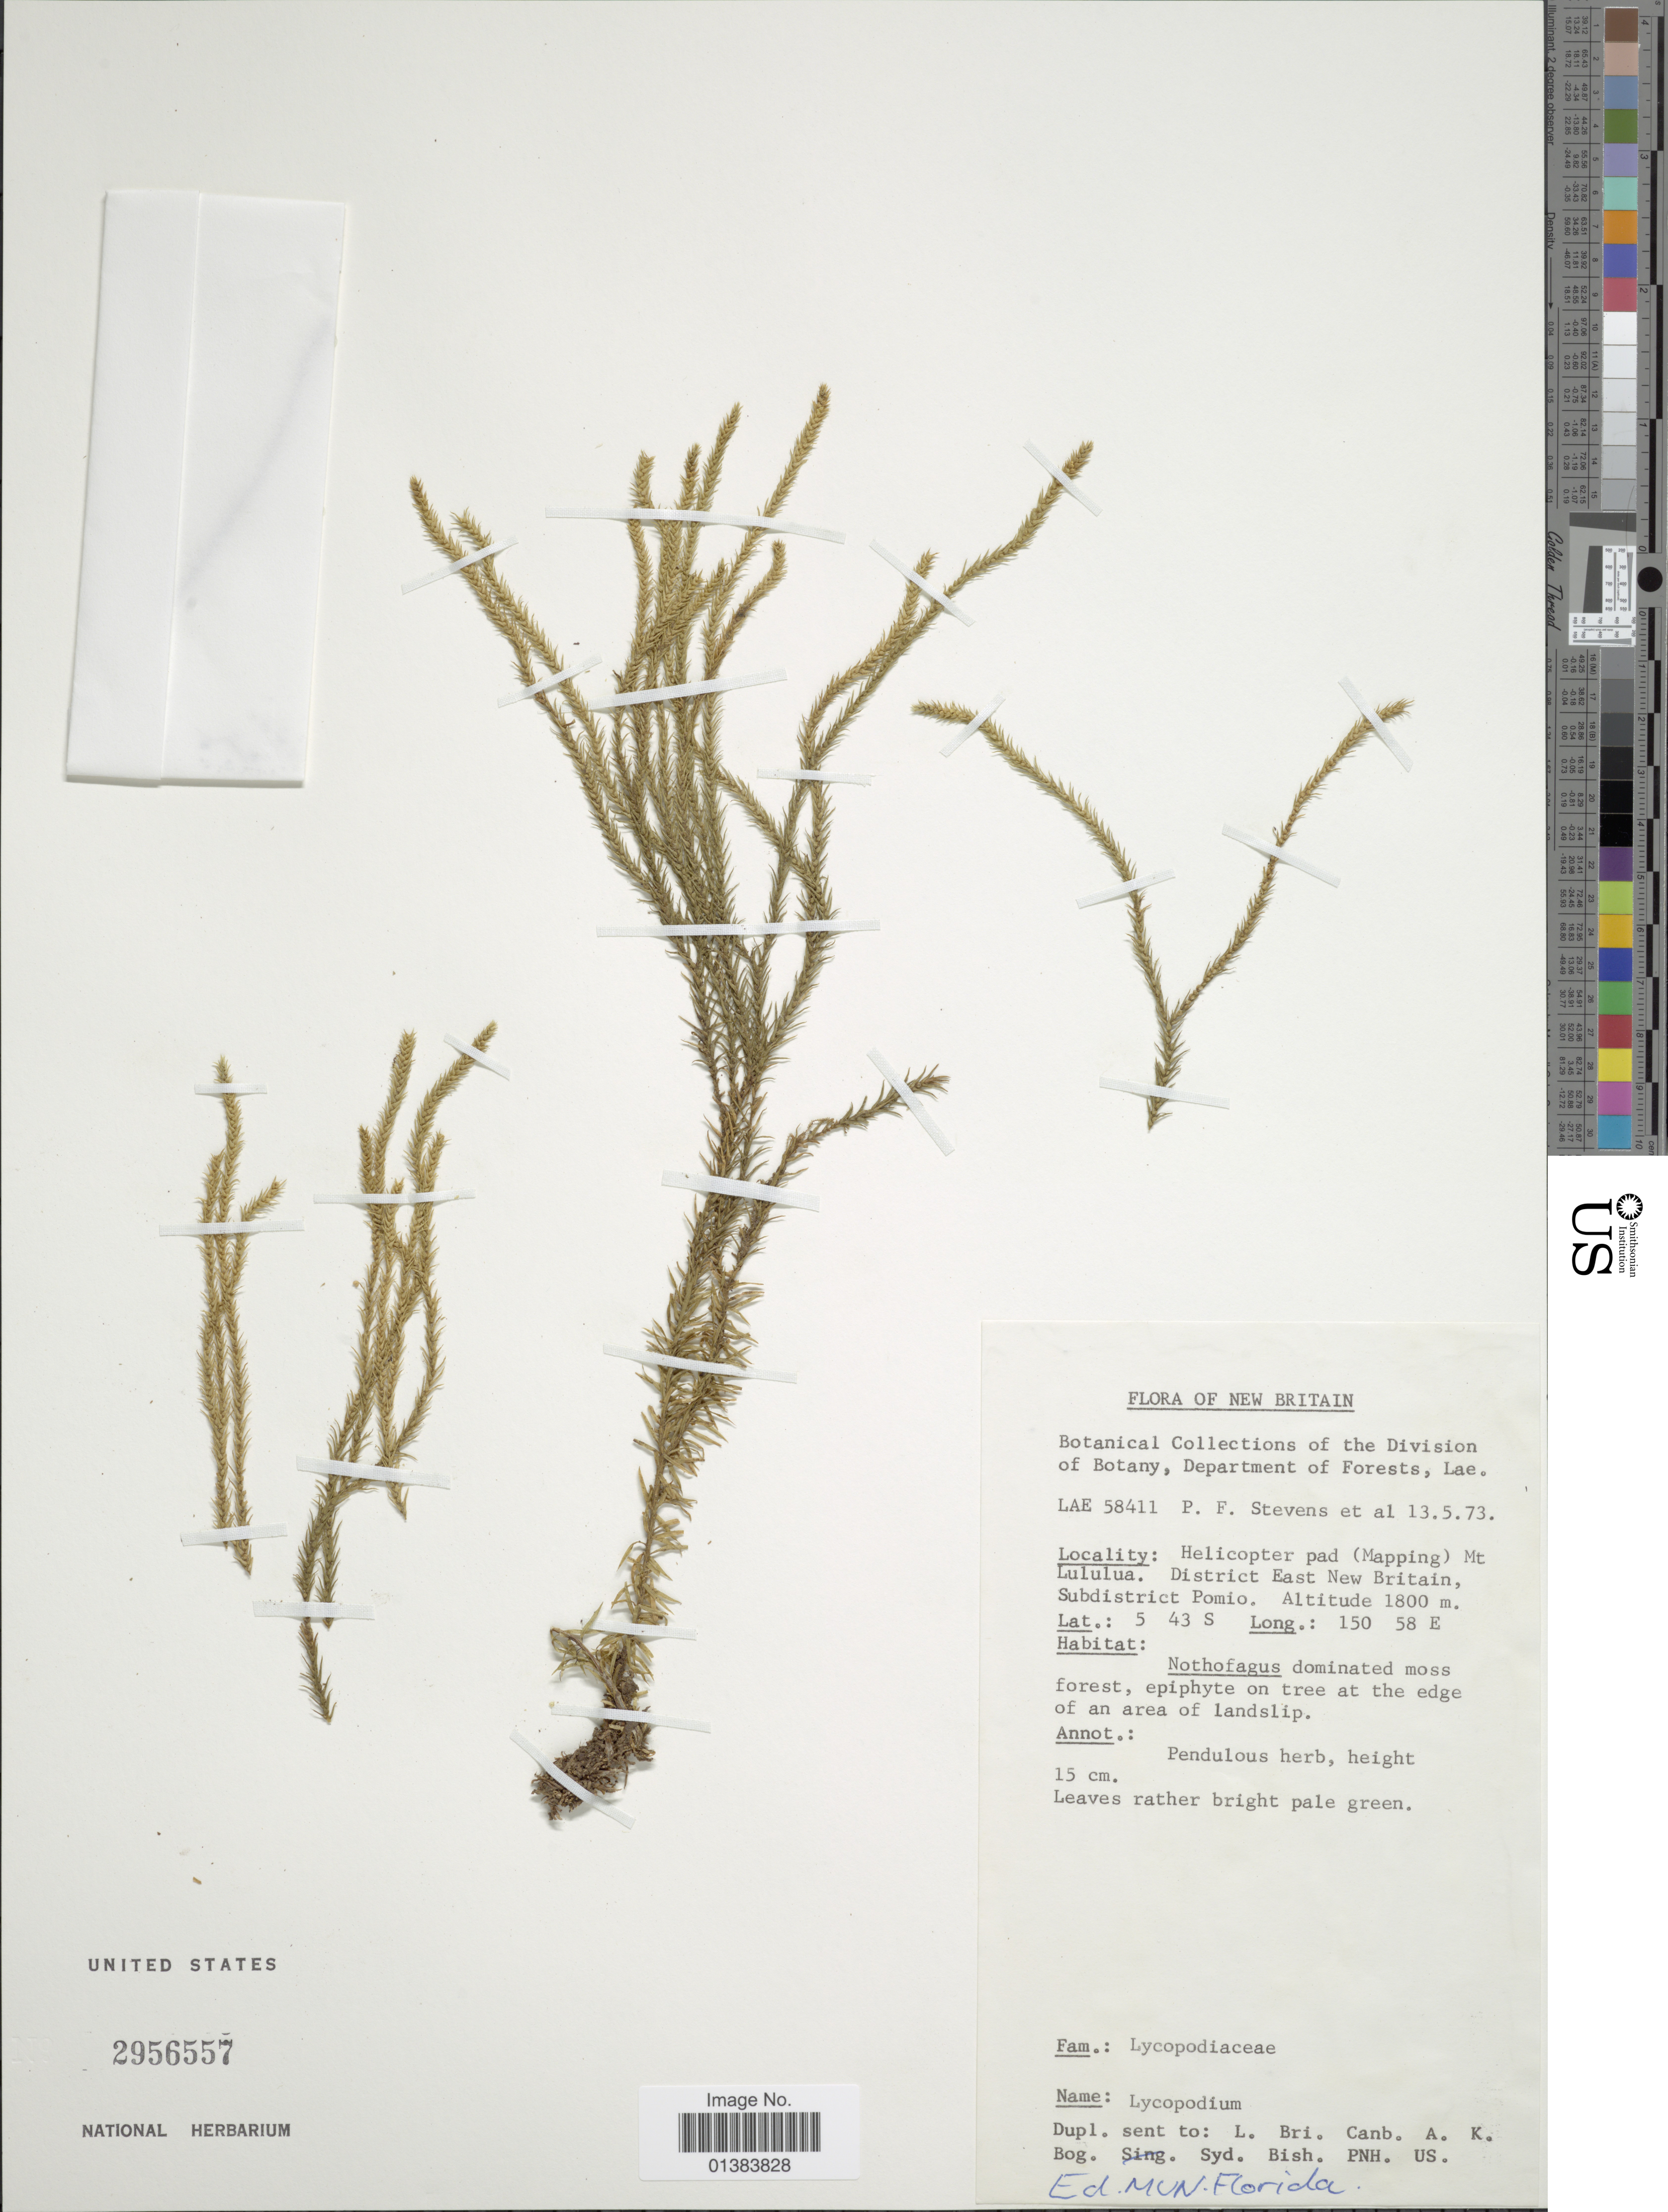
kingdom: Plantae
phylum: Tracheophyta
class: Lycopodiopsida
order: Lycopodiales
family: Lycopodiaceae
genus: Phlegmariurus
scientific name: Phlegmariurus proliferus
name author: (Blume) A. R. Field & Bostock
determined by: Field, A. R.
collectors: P. F. Stevens & et al.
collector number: LAE58411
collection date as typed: Transcribed d/m/y: 13/5/73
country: Papua New Guinea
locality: New Britain, Helicopter pad (Mapping) Mt Lululua. District East New Britain, Subdistrict Pomio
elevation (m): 1800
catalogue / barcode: US 2956557